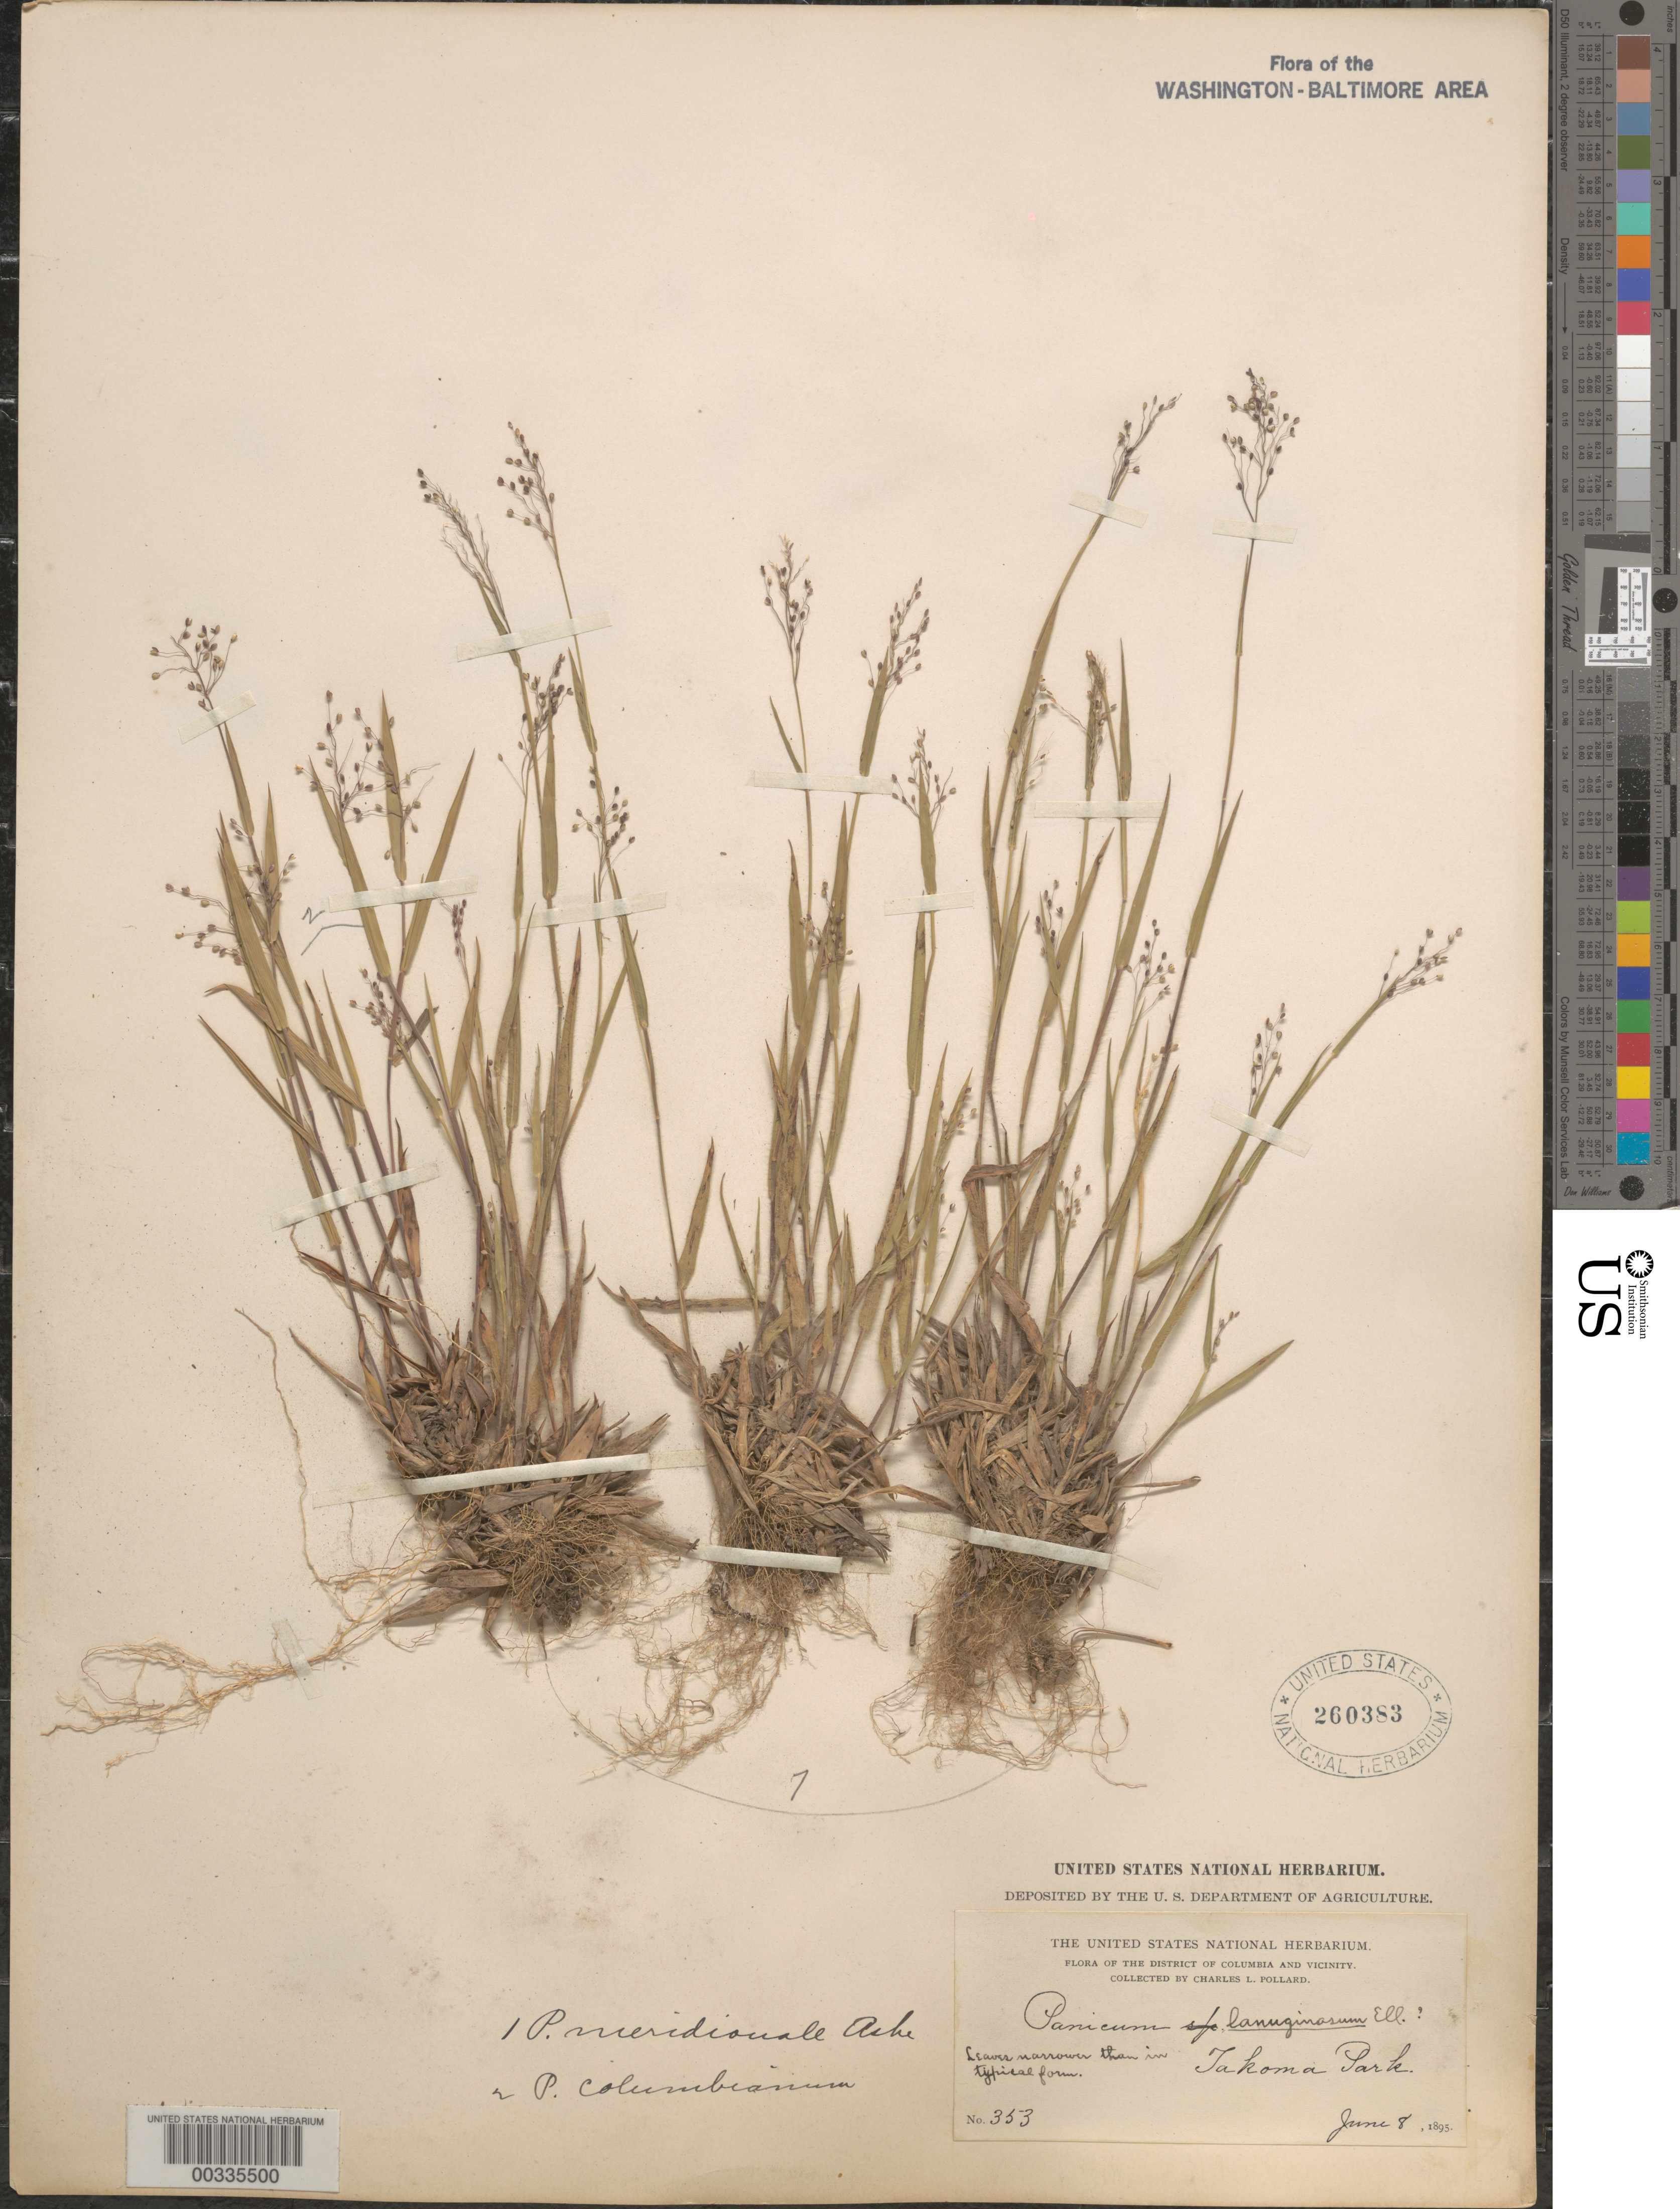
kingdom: Plantae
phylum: Tracheophyta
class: Liliopsida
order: Poales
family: Poaceae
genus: Dichanthelium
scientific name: Dichanthelium acuminatum var. implicatum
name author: (Scribn.) Gould & C.A. Clark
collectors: C. L. Pollard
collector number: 353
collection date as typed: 08 Jun 1895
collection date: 1895-06-08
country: United States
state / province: District of Columbia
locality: Takoma Park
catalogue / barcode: US 260383